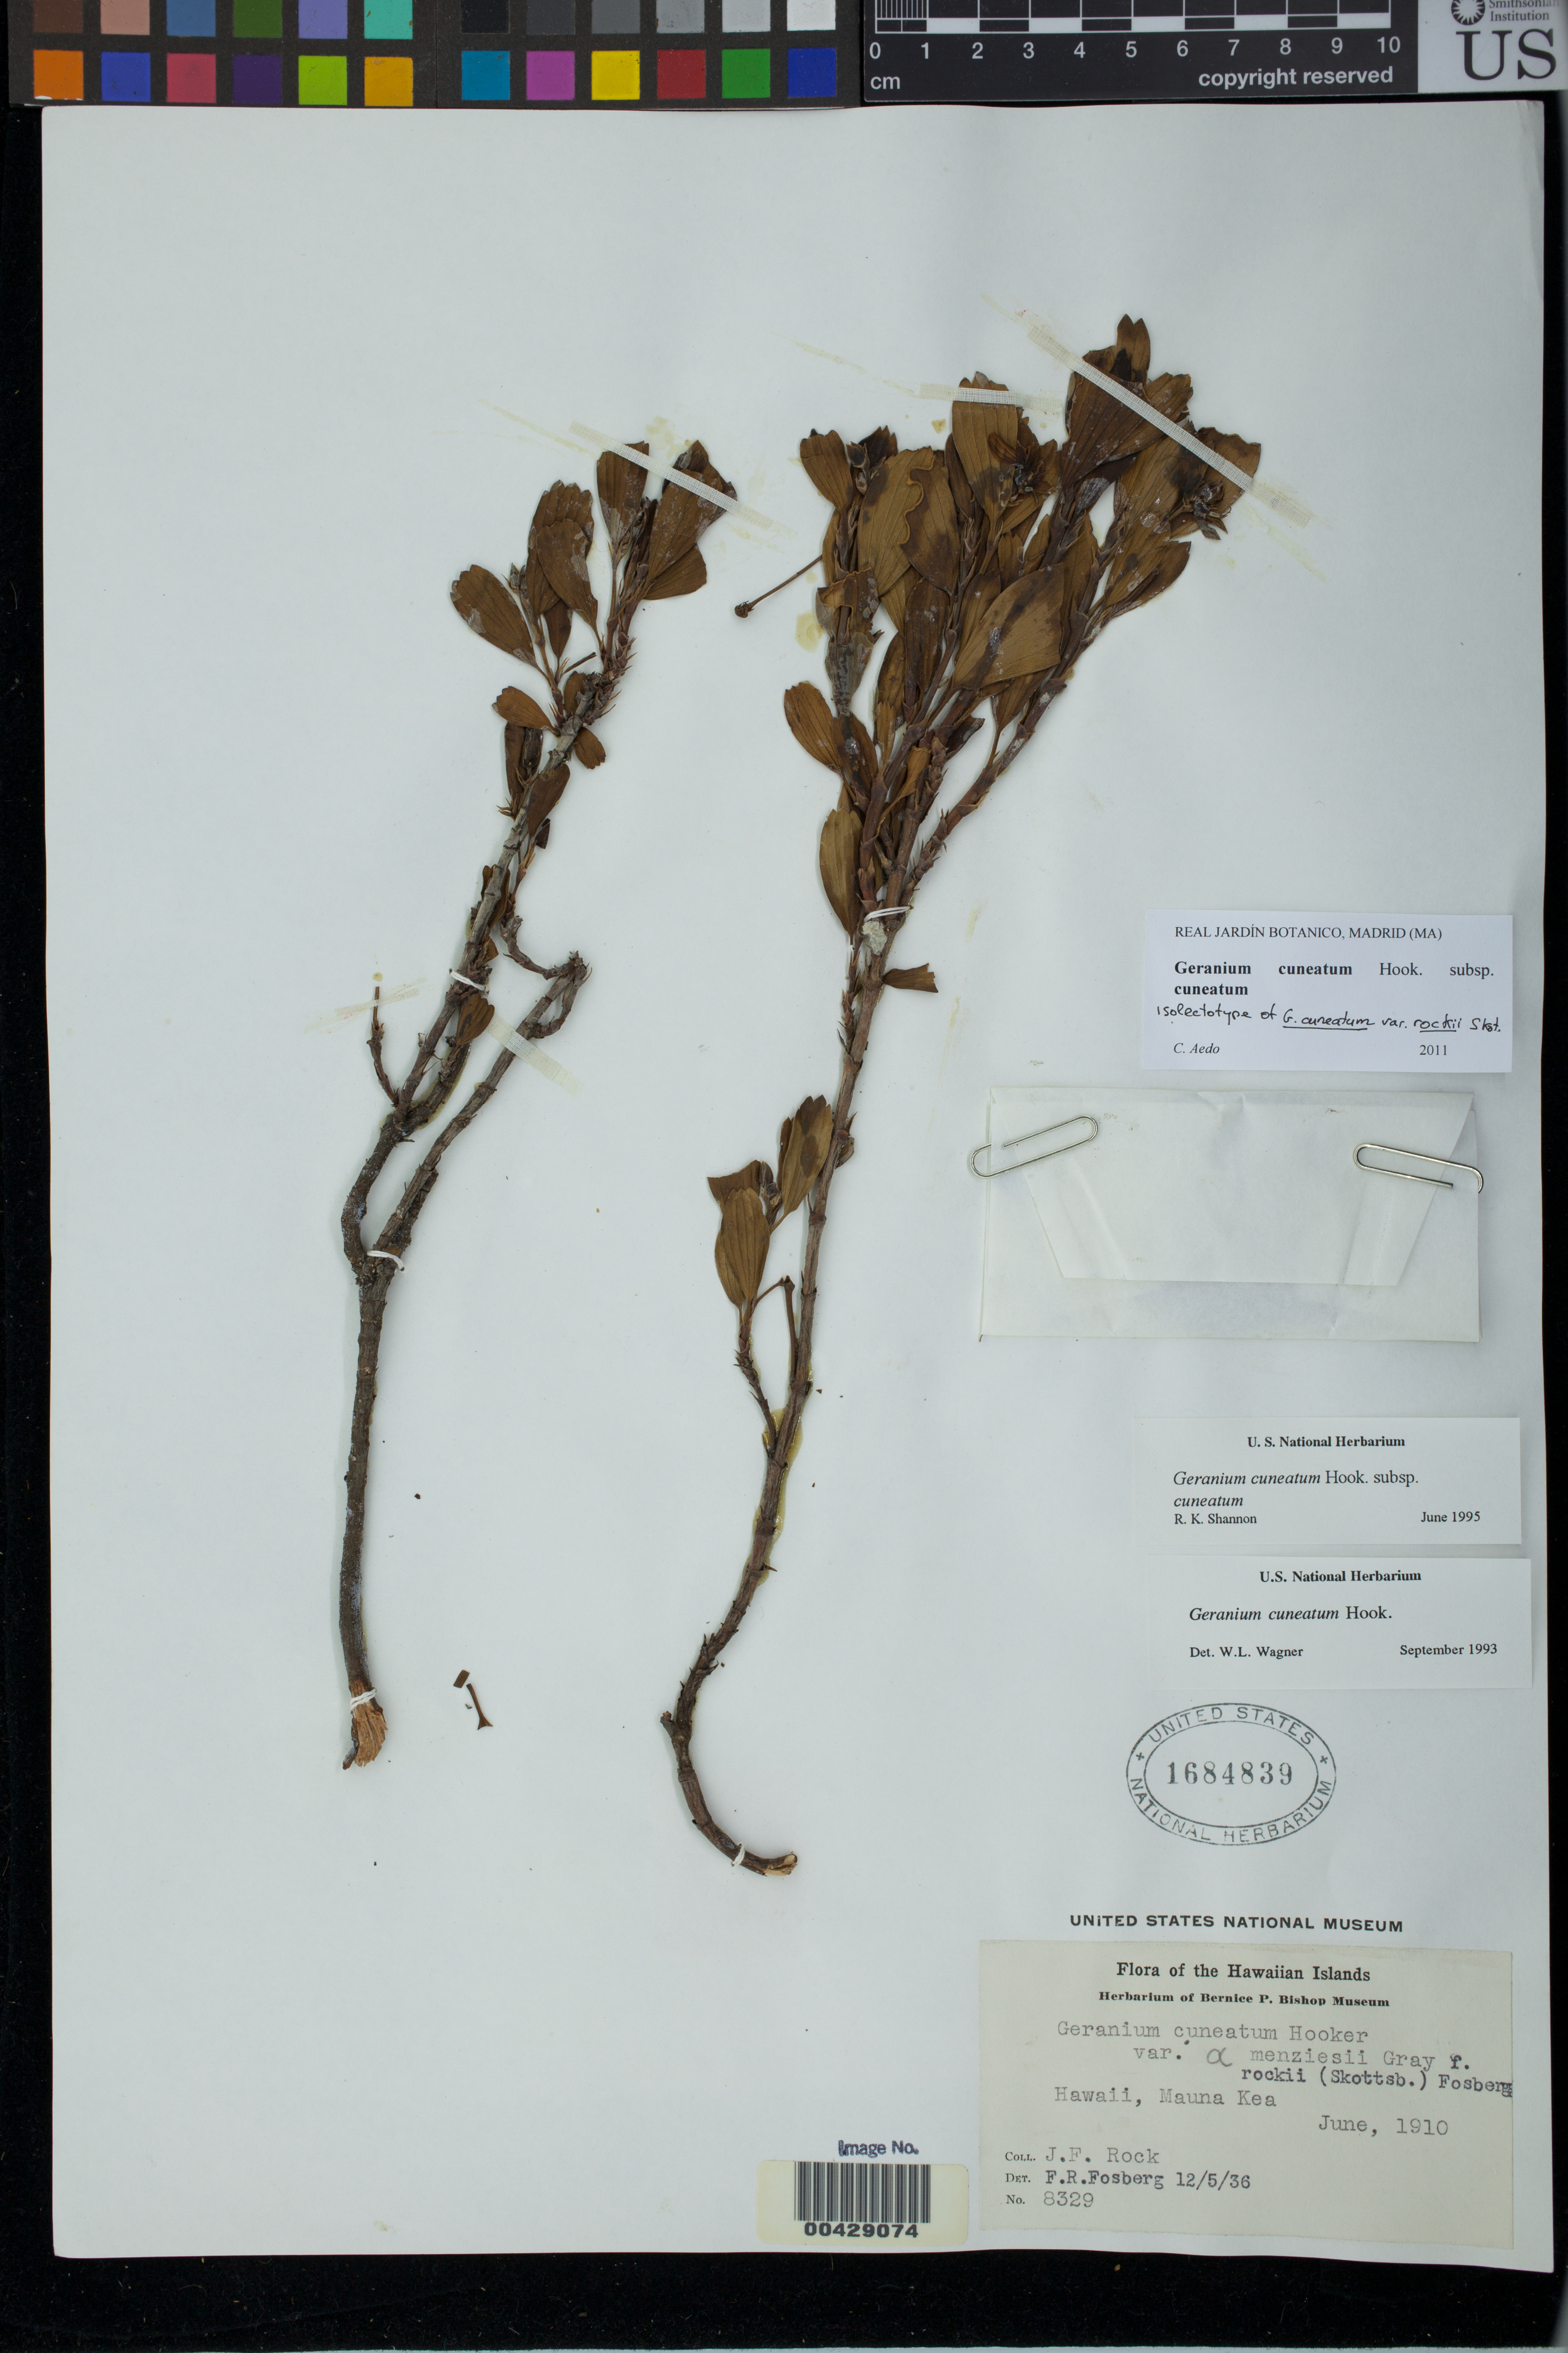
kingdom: Plantae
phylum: Tracheophyta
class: Magnoliopsida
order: Geraniales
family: Geraniaceae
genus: Geranium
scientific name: Geranium cuneatum var. rockii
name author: Skottsb.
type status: Isotype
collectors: J. F. Rock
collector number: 8329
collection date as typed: Jun 1910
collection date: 1910-06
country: United States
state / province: Hawaii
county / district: Hawaii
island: Hawaii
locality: Mauna Kea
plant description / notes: Annotated by C. Aedo (2011) as "isolectotype" but a specimen at BISH appears to be the holotype, making this specimen an isotype.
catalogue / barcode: US 1684839